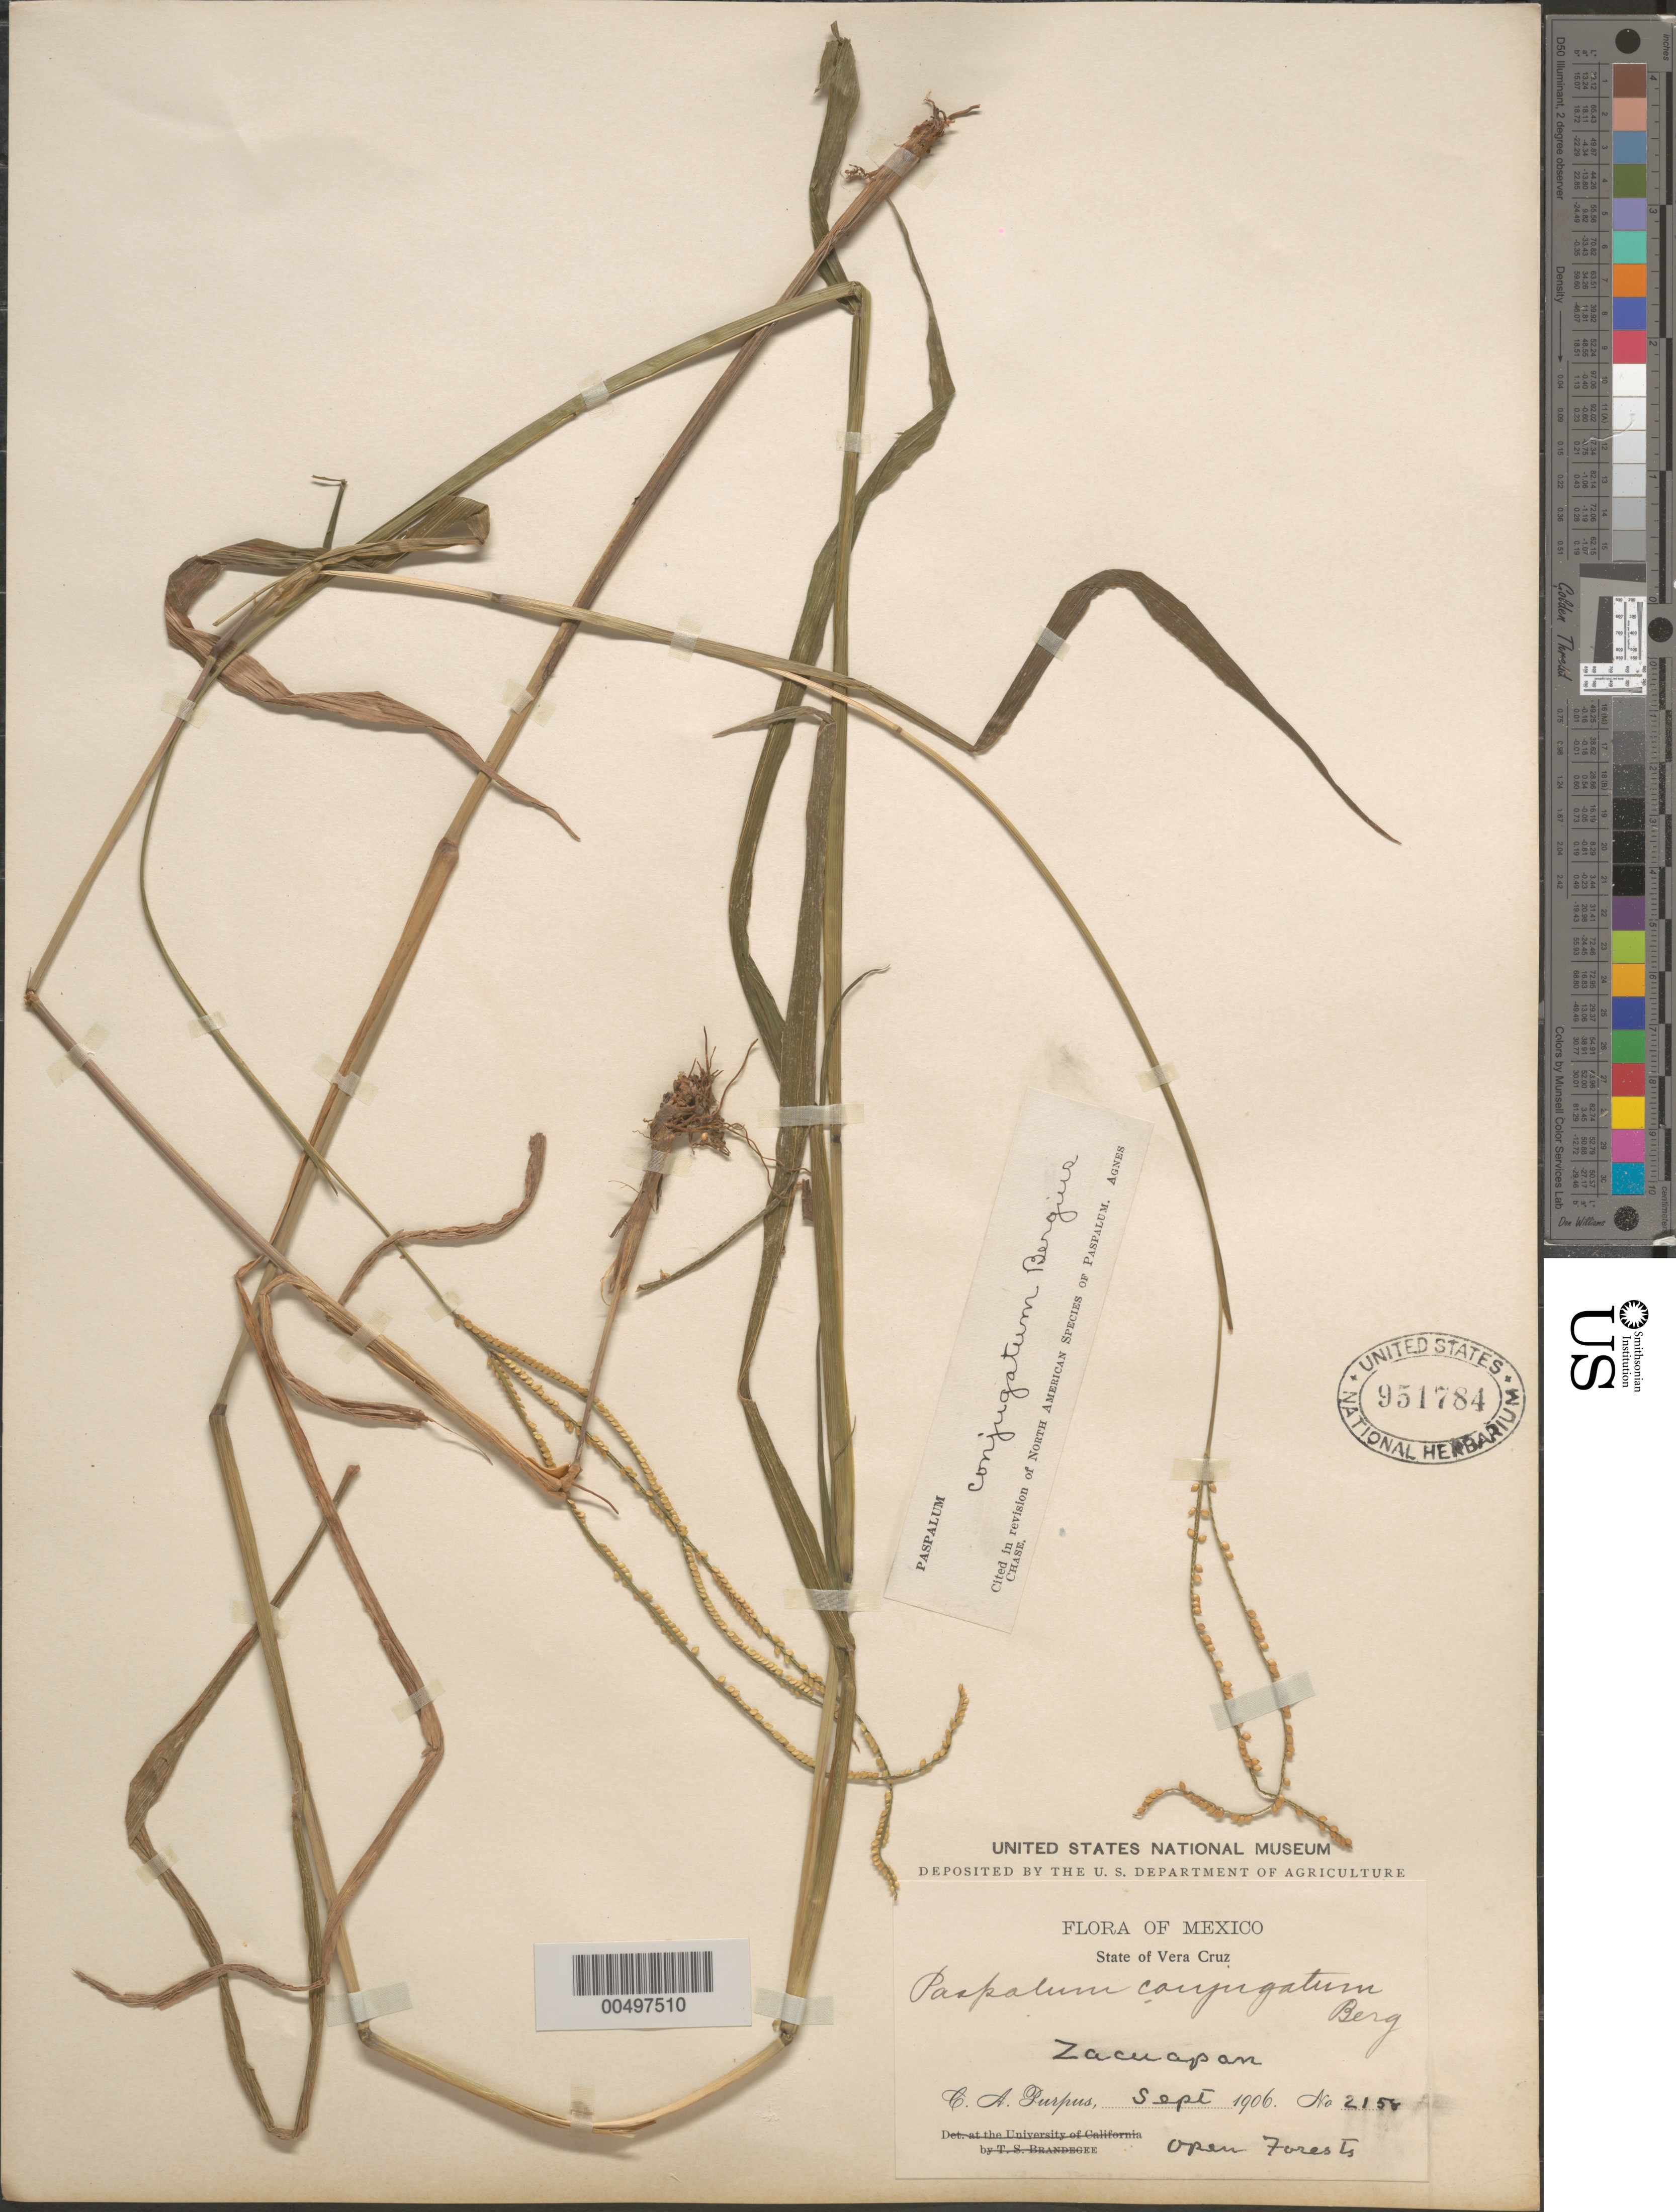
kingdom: Plantae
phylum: Tracheophyta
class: Liliopsida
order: Poales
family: Poaceae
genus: Paspalum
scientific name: Paspalum conjugatum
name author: P.J. Bergius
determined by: Chase, [M.] Agnes, (US)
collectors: C. A. Purpus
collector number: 2158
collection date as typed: Sep 1906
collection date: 1906-09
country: Mexico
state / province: Veracruz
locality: Zacuapan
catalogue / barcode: US 951784